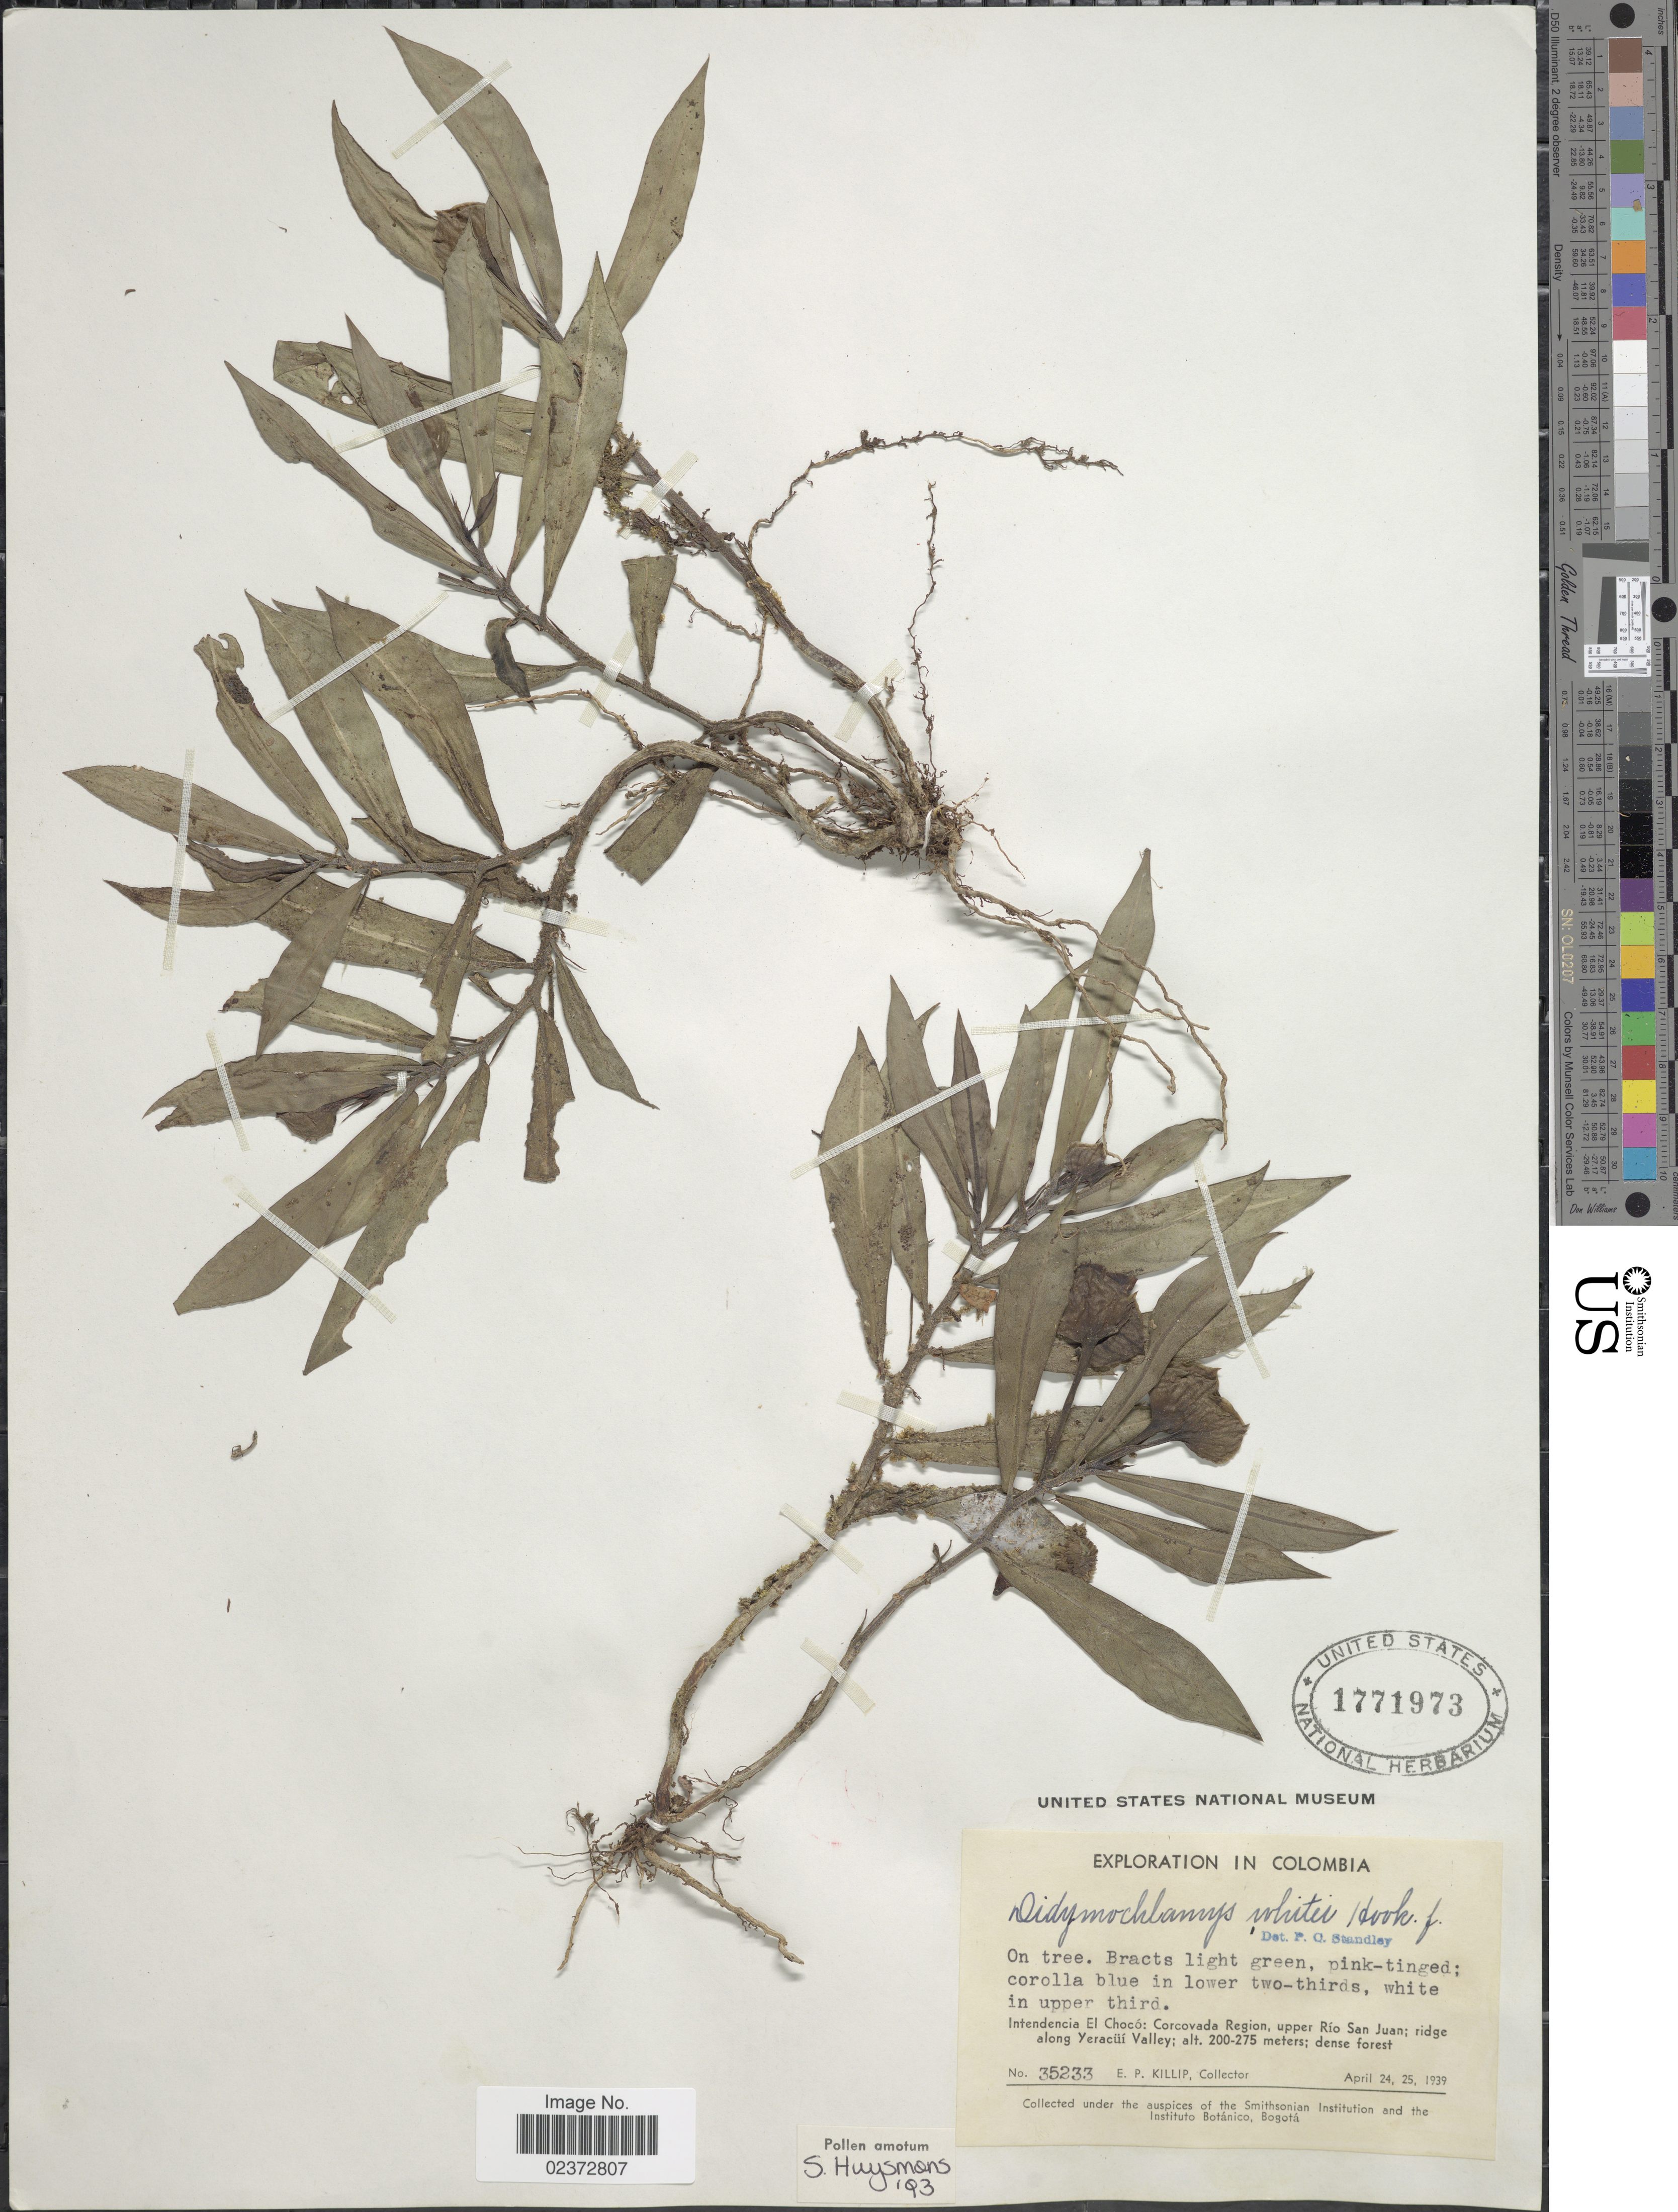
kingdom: Plantae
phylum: Tracheophyta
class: Magnoliopsida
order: Gentianales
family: Rubiaceae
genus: Didymochlamys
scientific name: Didymochlamys whitei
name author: Hook. f.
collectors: E. P. Killip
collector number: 35233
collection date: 1939-04-24/1939-04-25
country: Colombia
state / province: Chocó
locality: Intendencia El Chocó: Corcovad Region, upper Río San Juan; ridge along yeracüi Valley; dense forest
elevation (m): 200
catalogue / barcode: US 1771973